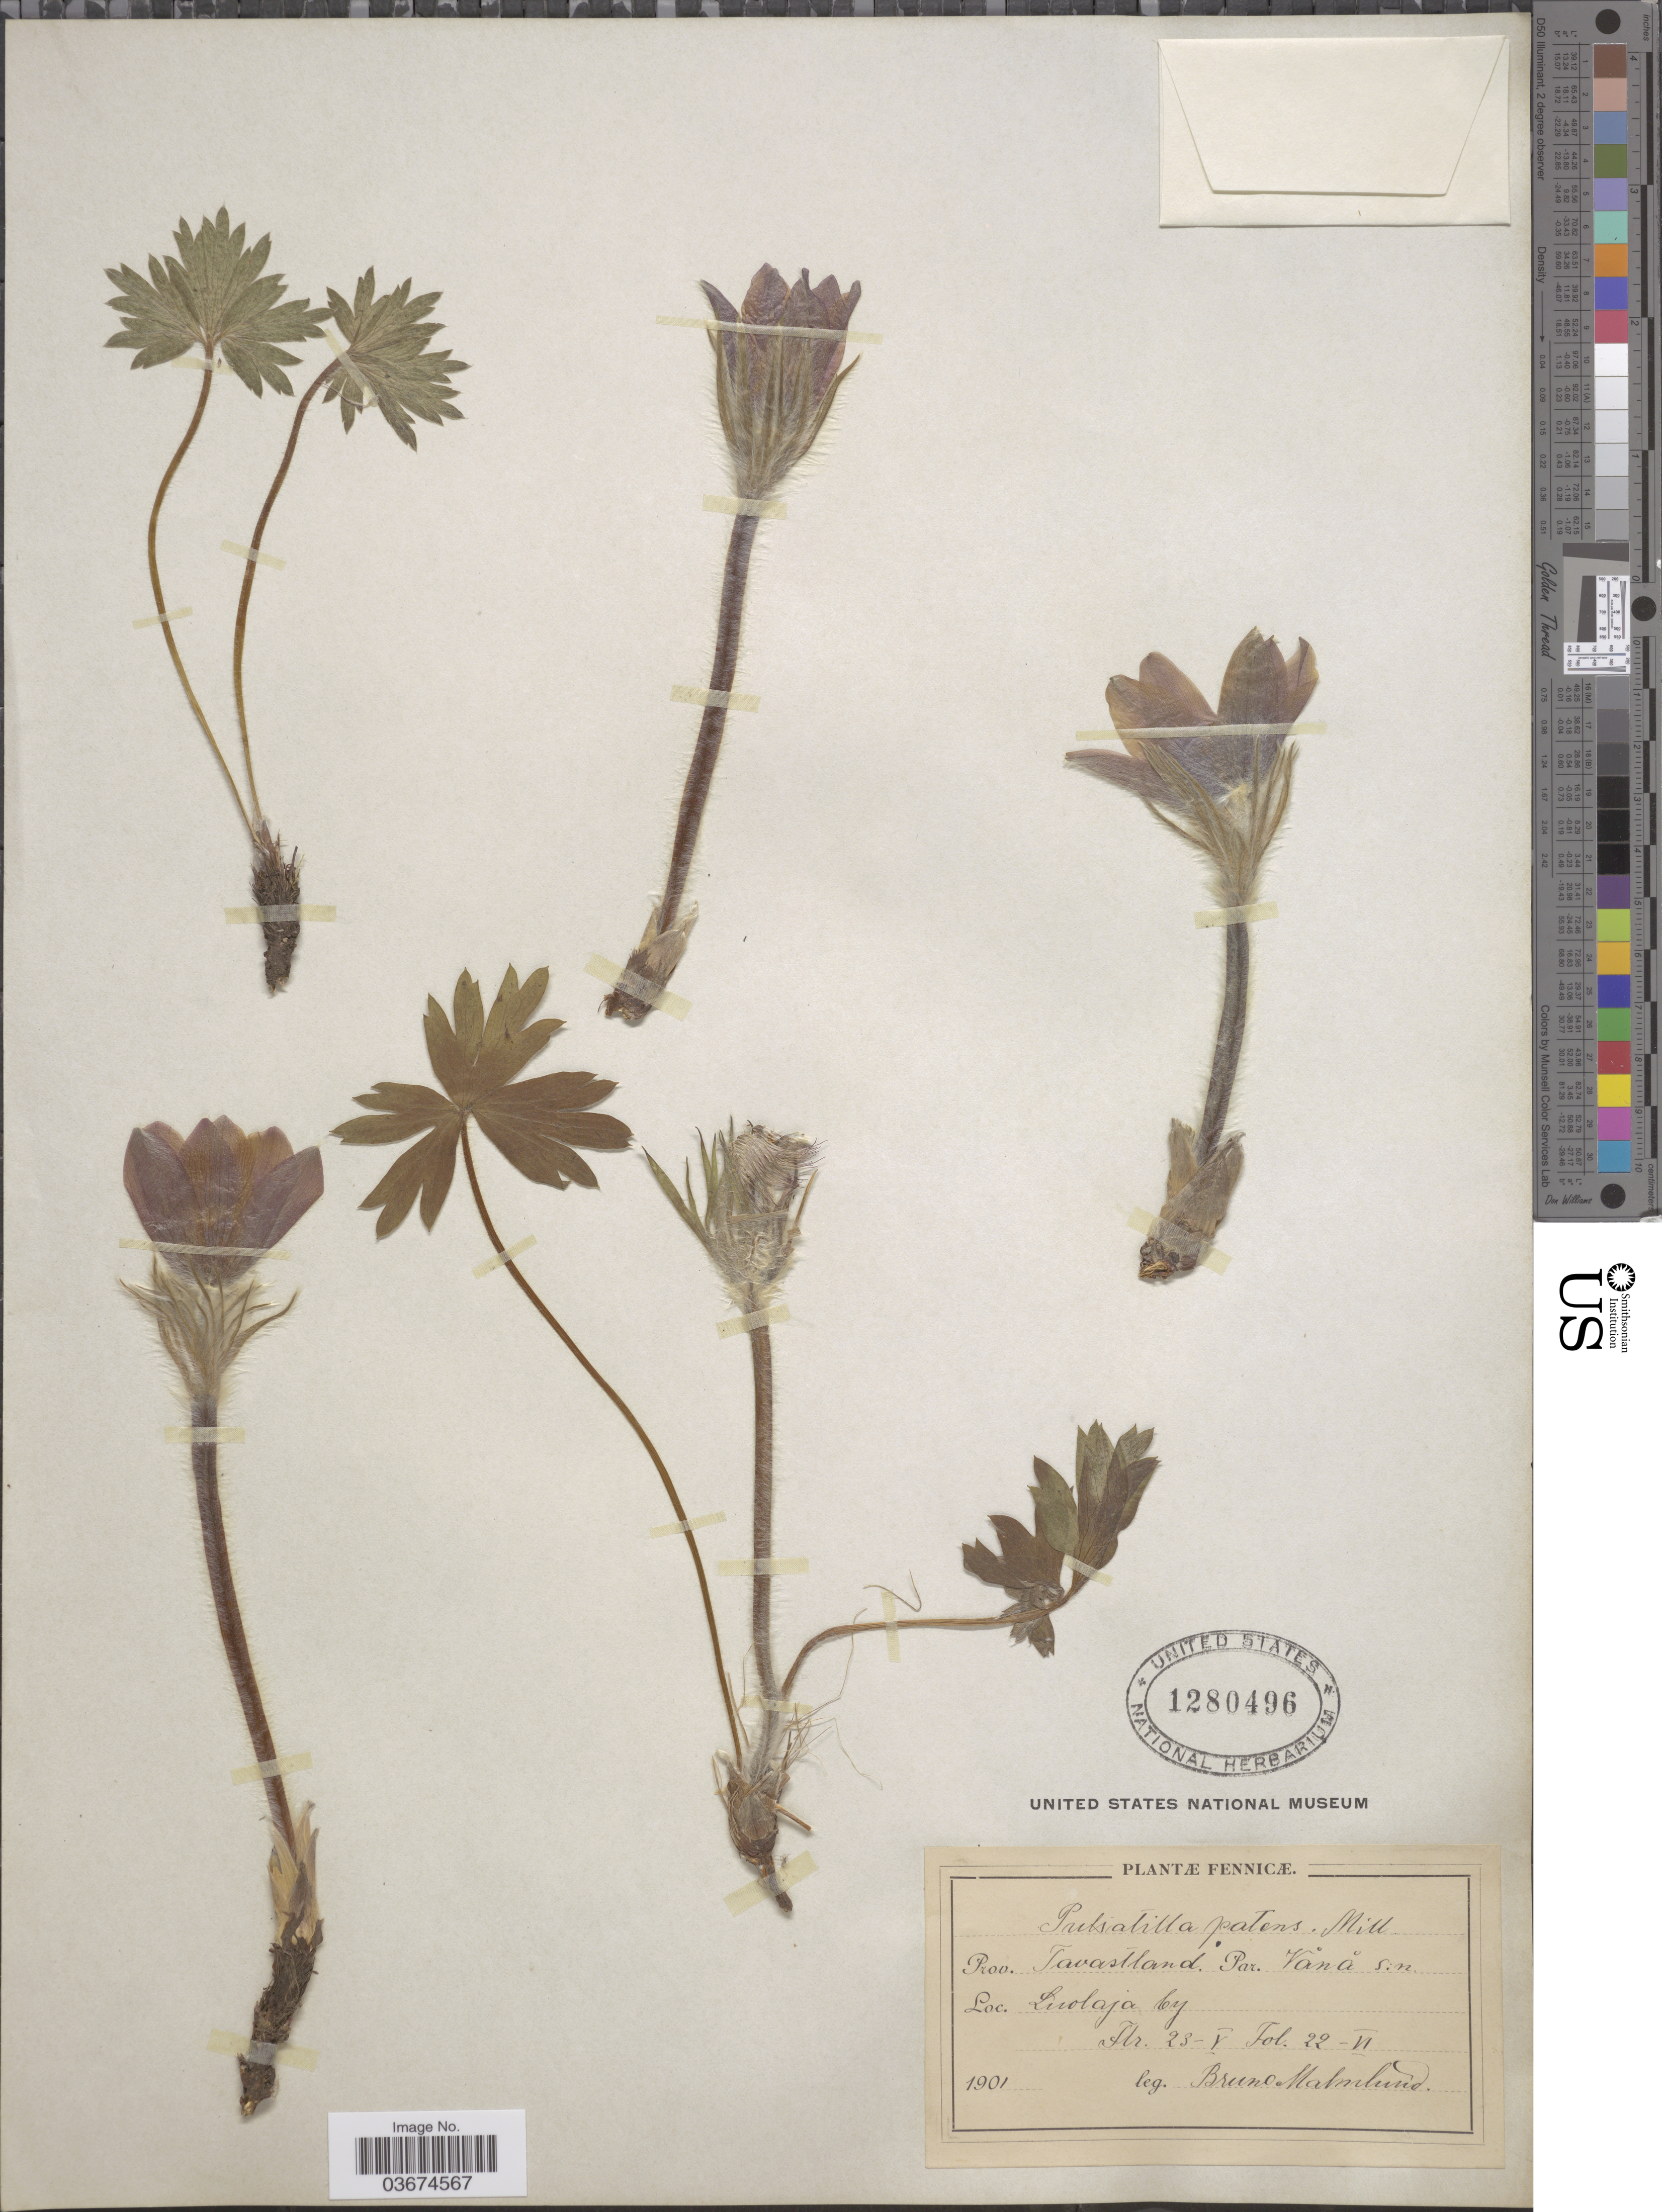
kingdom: Plantae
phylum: Tracheophyta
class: Magnoliopsida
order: Ranunculales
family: Ranunculaceae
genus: Pulsatilla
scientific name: Pulsatilla patens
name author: (L.) Mill.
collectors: B. Malmlund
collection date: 1901-05-23/1901-06-22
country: Finland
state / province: Kanta-Häme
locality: Luolaja, Hämeenlinna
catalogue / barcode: US 1280496